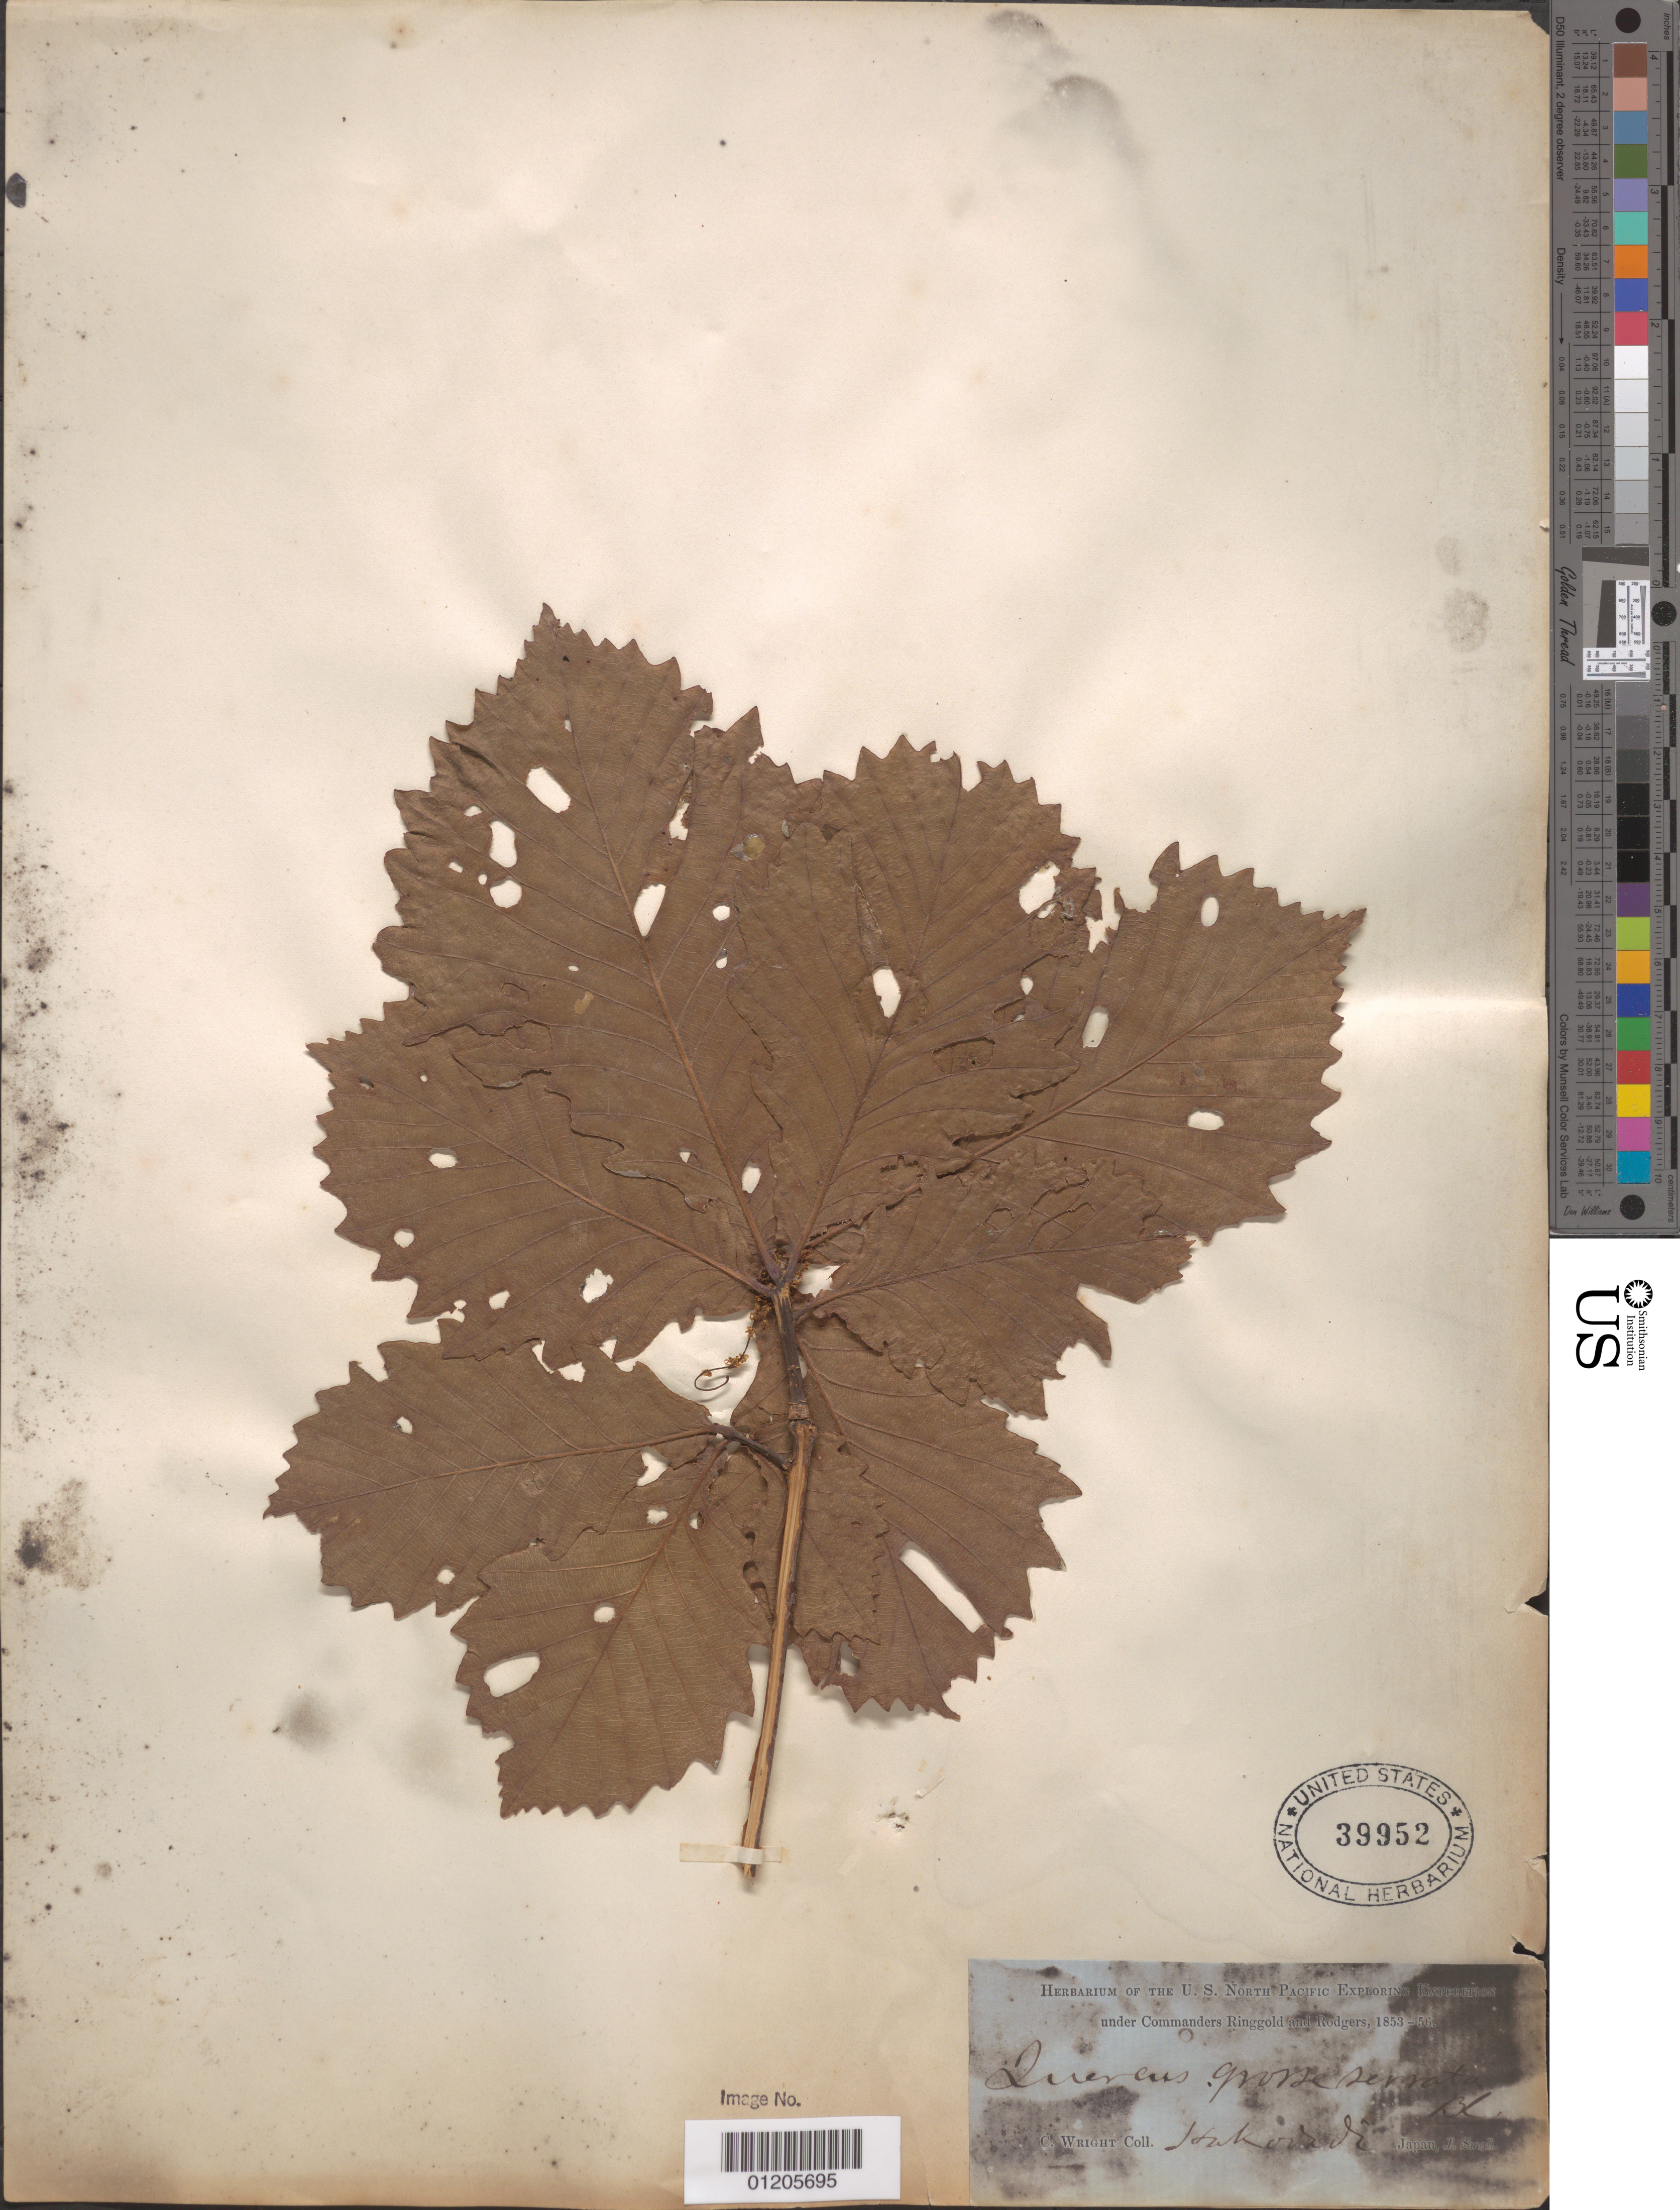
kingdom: Plantae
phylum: Tracheophyta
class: Magnoliopsida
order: Fagales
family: Fagaceae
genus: Quercus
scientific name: Quercus grosseserrata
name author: Blume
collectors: C. Wright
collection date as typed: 1853 to -- --- 1856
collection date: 1853/1856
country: Japan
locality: Hako hadi.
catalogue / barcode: US 39952